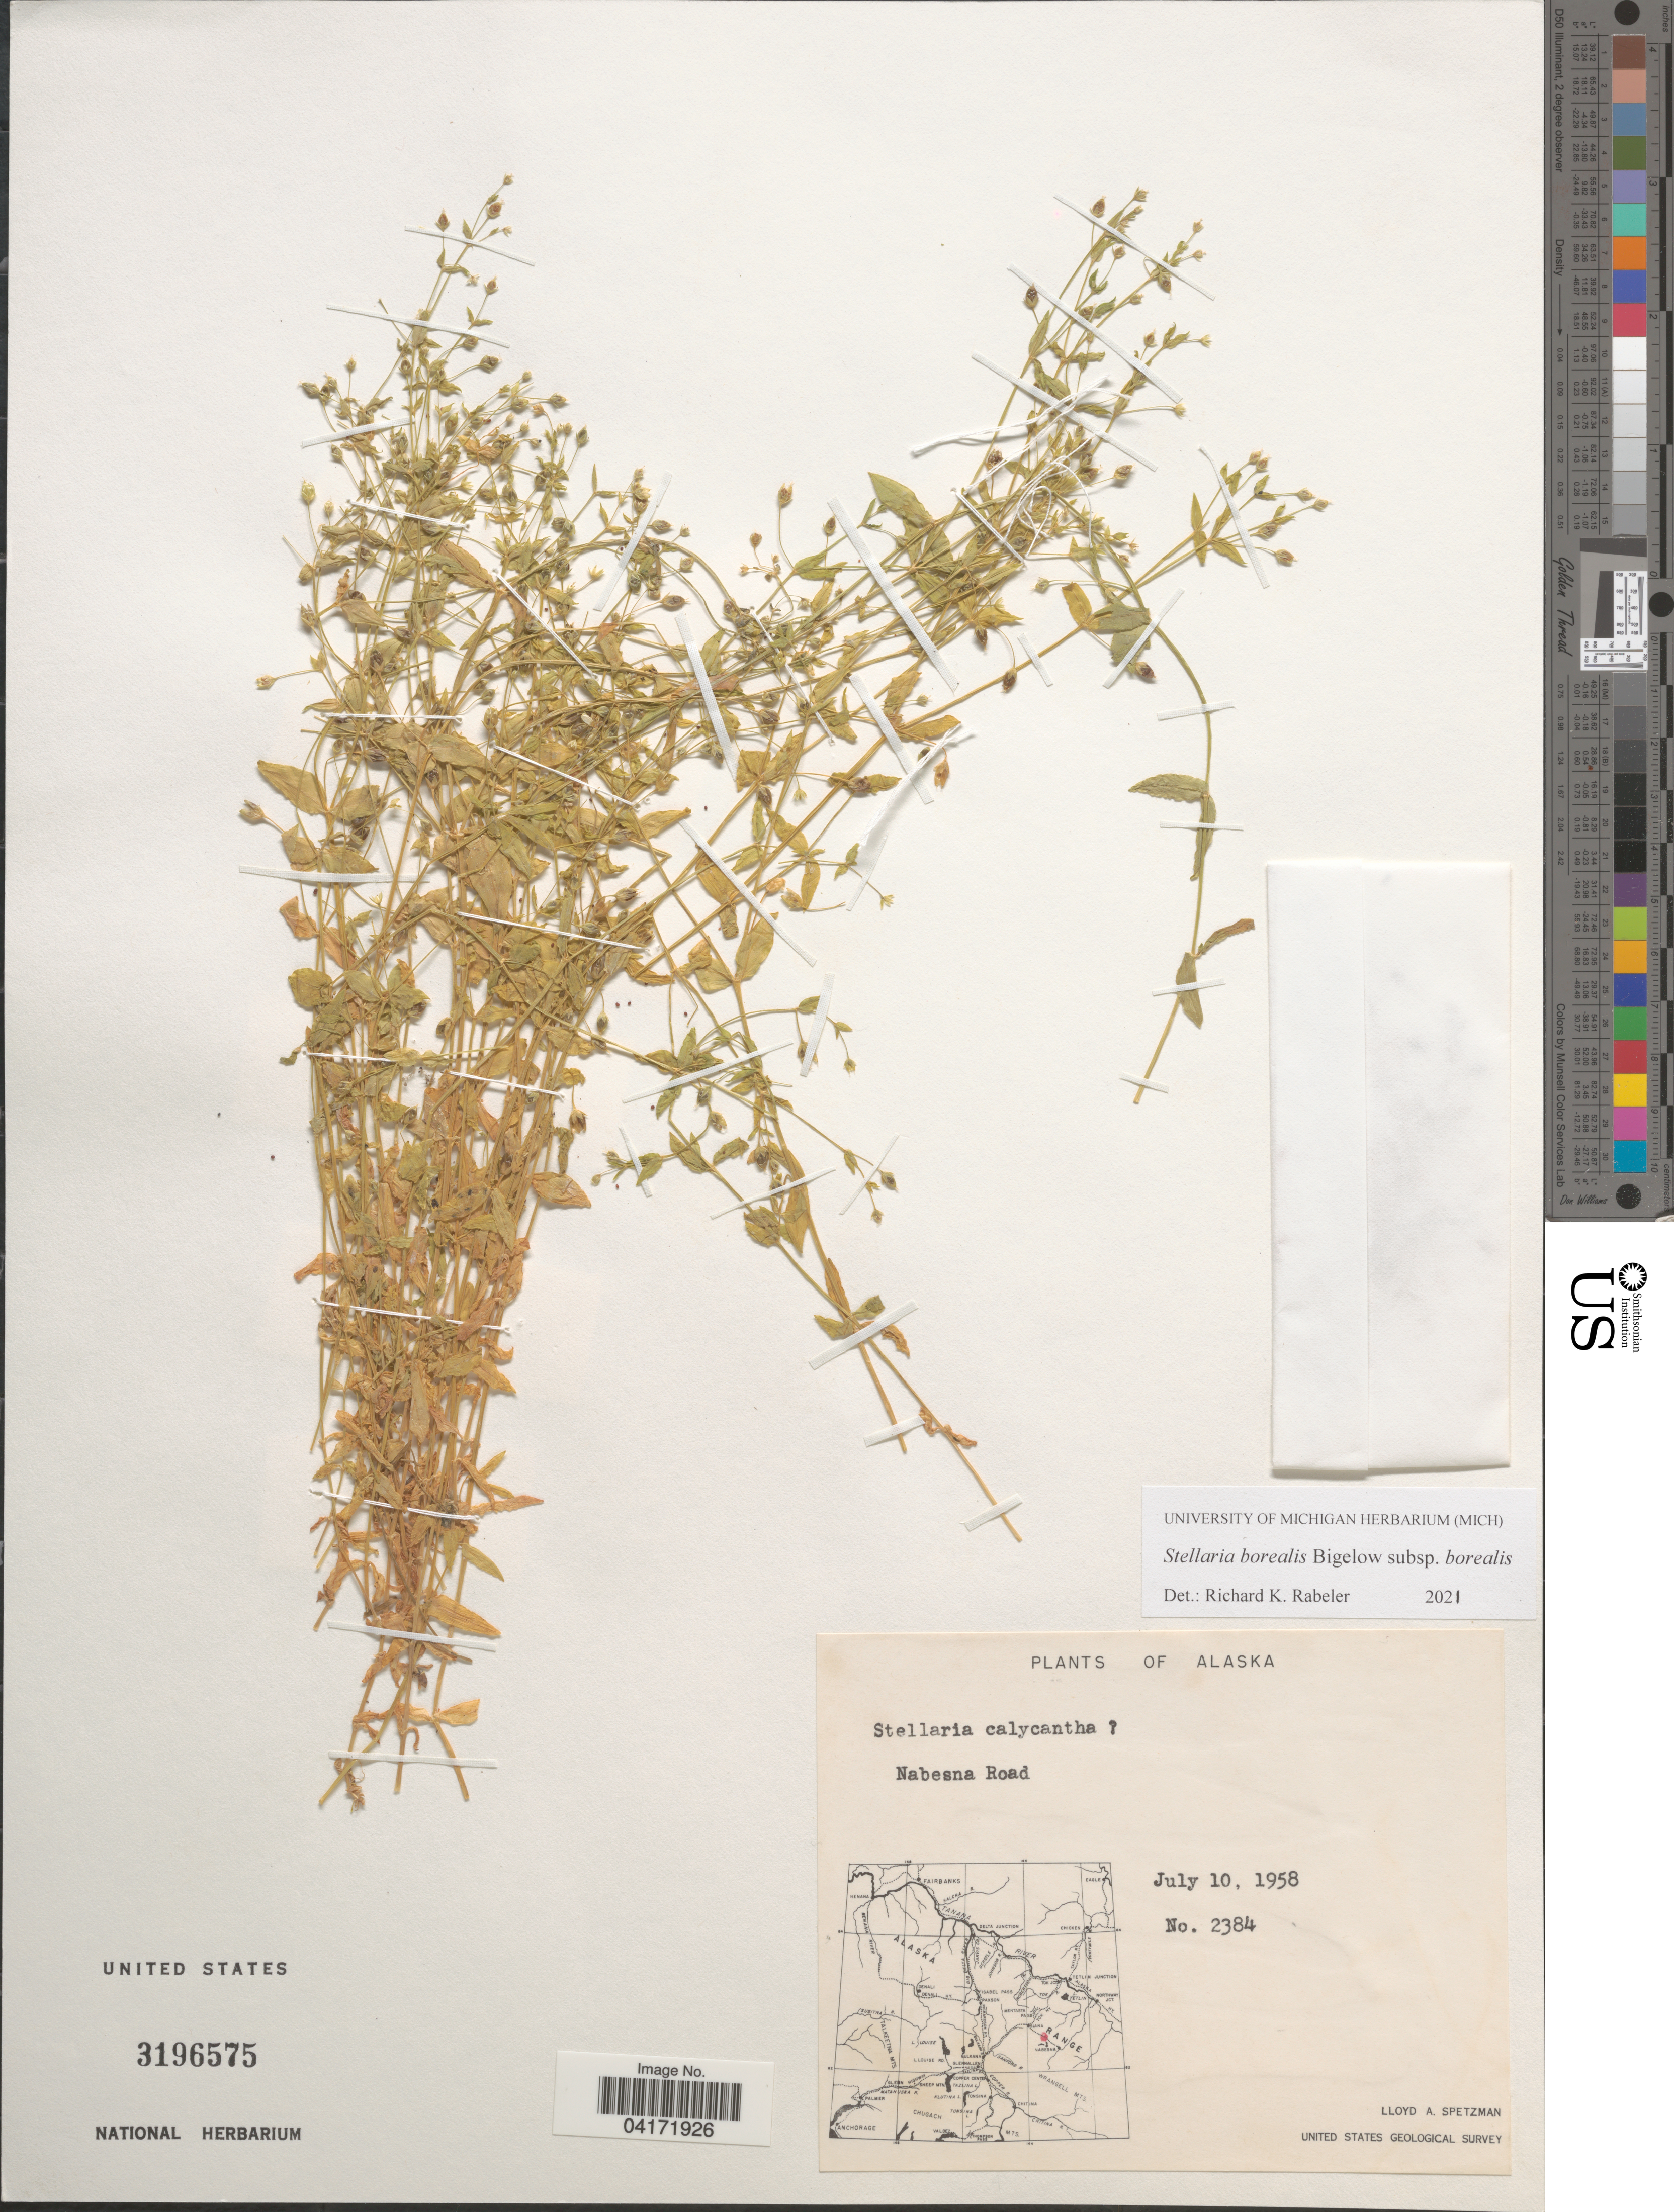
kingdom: Plantae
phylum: Tracheophyta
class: Magnoliopsida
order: Caryophyllales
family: Caryophyllaceae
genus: Stellaria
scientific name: Stellaria borealis subsp. borealis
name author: Bigelow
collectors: L. Spetzman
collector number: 2384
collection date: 1958-07-10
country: United States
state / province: Alaska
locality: Nabesna Road. United States Geological Survey.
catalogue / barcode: US 3196575